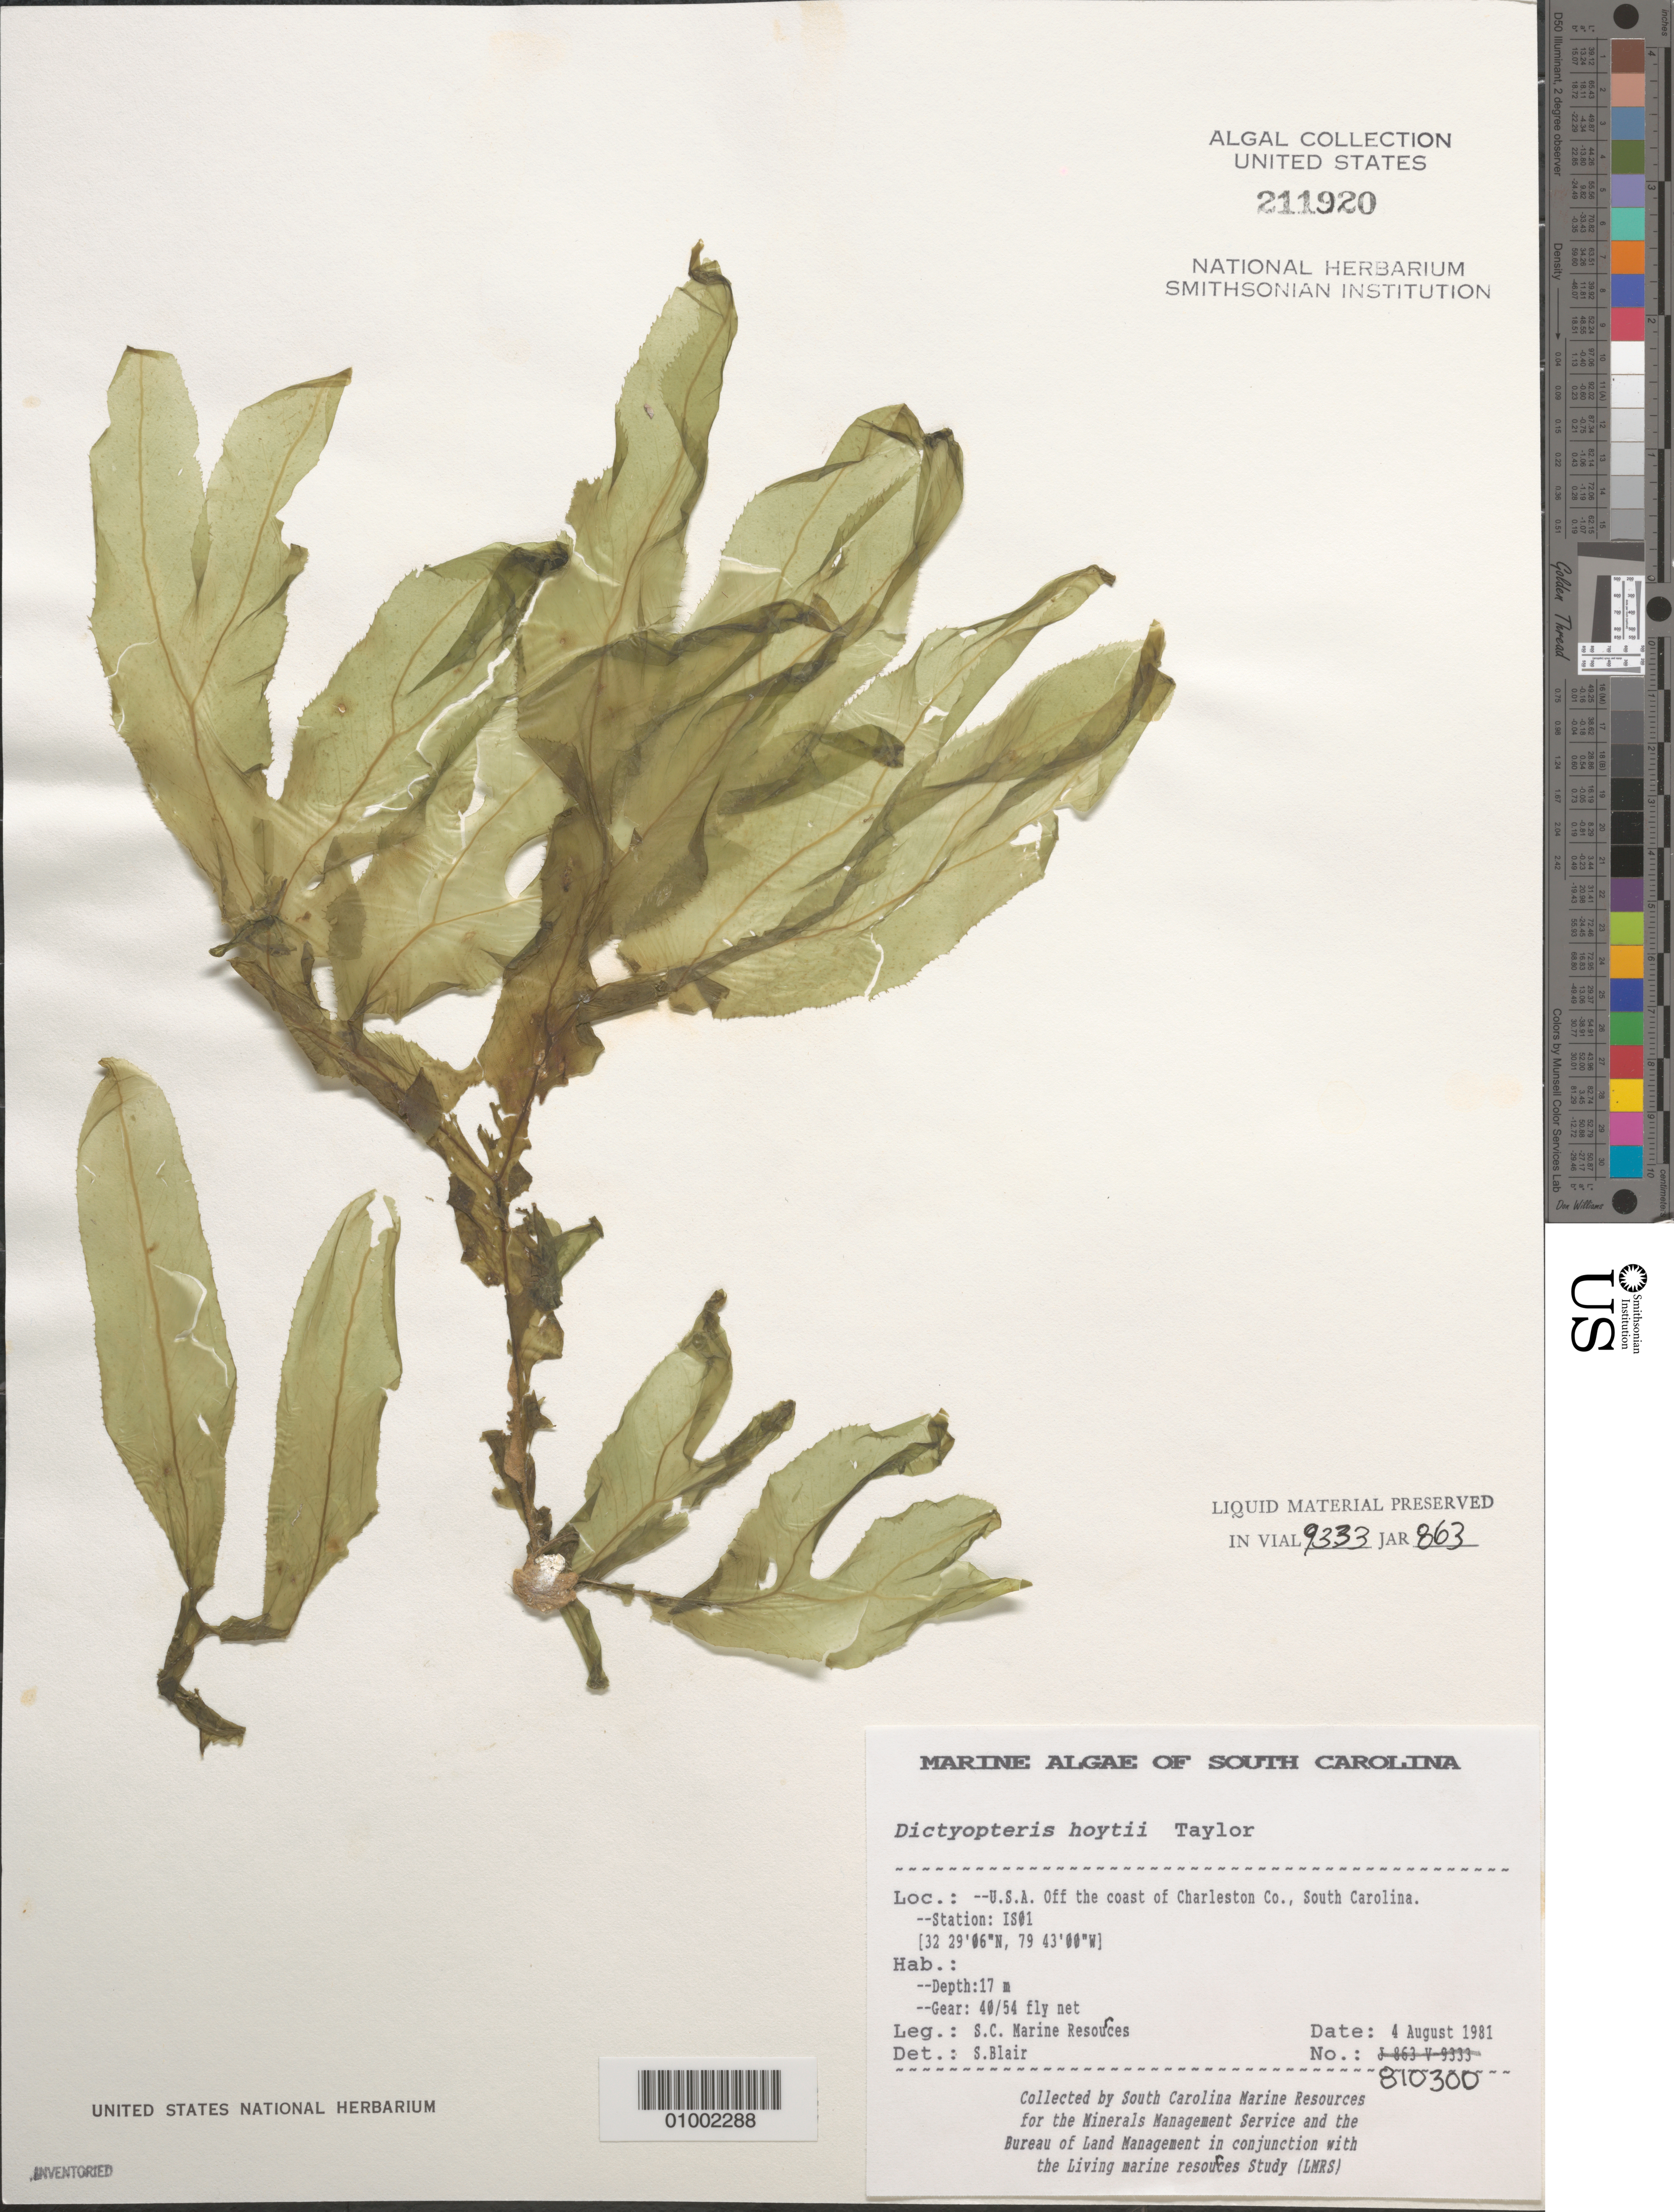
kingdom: Chromista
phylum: Ochrophyta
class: Phaeophyceae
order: Dictyotales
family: Dictyotaceae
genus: Dictyopteris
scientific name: Dictyopteris hoytii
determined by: Blair, S. M.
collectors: South Carolina Marine Resources for BLM/MMS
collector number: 810300 (Station IS01)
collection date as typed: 04 Aug 1981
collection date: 1981-08-04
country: United States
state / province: South Carolina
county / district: Charleston County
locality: Off coast of Charleston County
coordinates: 32 29'06" N, 79 43'00" W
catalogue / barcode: US 211920